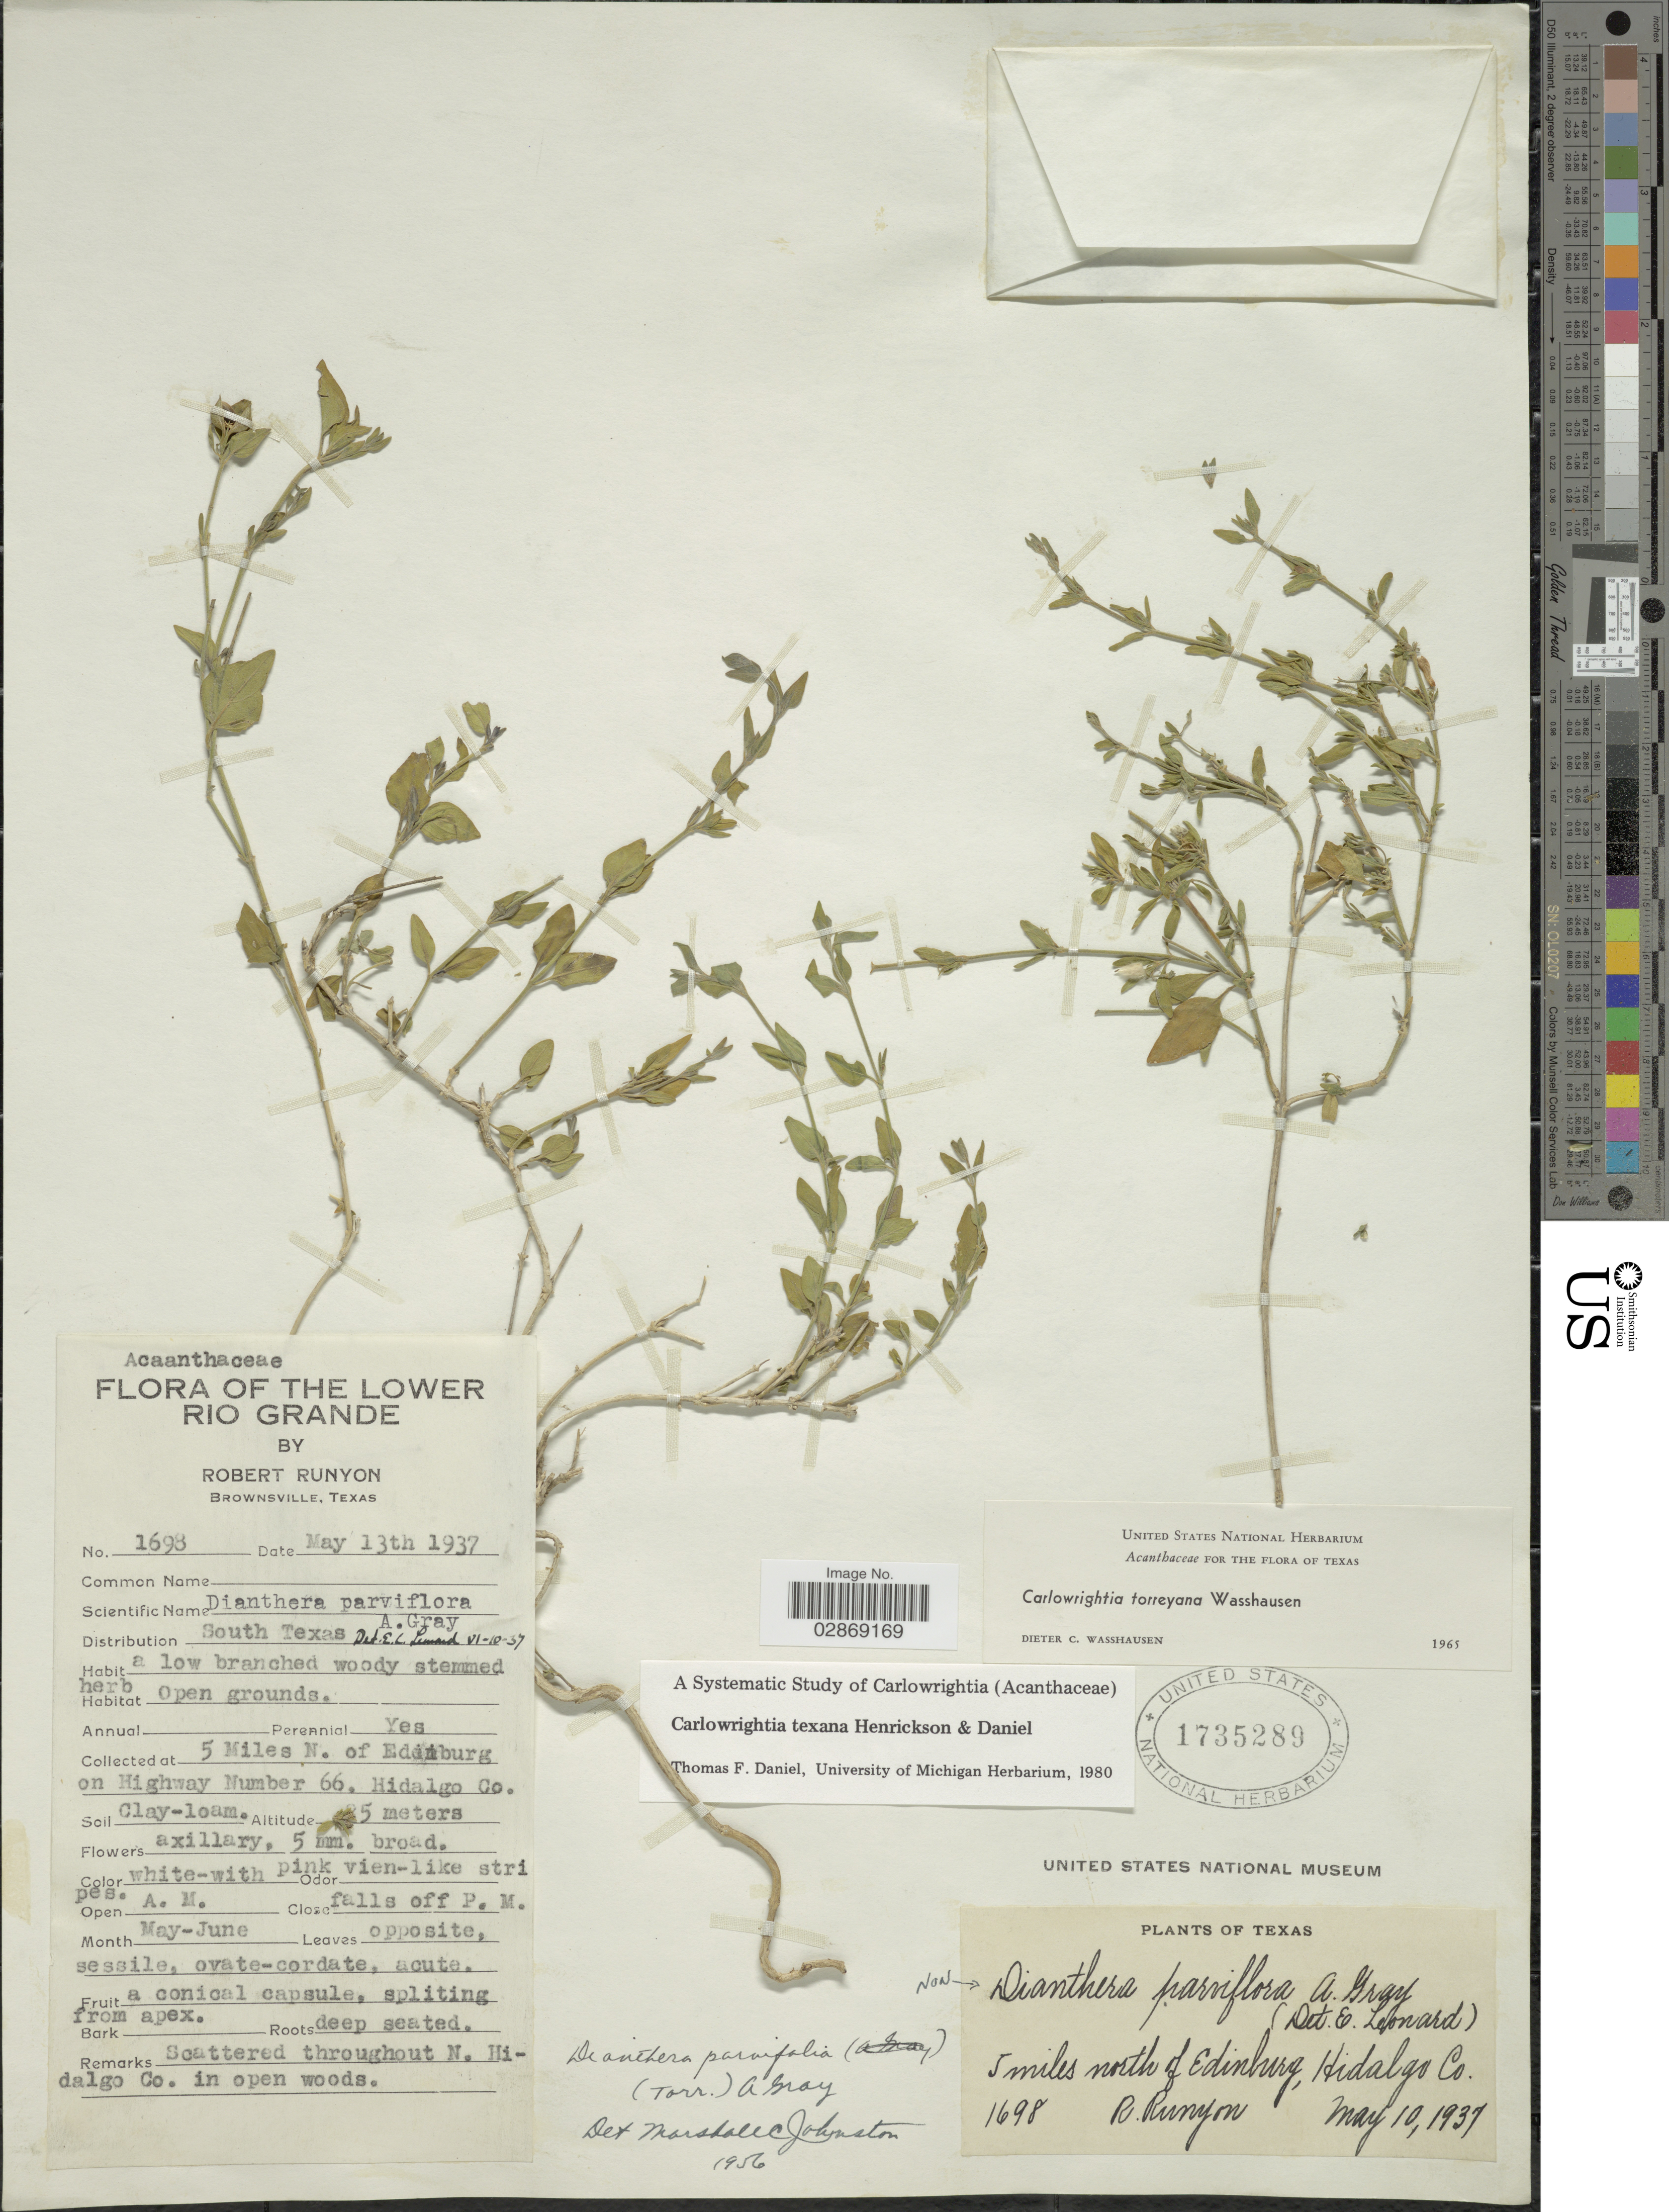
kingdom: Plantae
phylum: Tracheophyta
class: Magnoliopsida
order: Lamiales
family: Acanthaceae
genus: Carlowrightia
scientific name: Carlowrightia texana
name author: Henrickson & T.F. Daniel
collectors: R. Runyon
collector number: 1698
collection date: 1937-05-13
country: United States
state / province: Texas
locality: The Lower Rio Grande, 5 Miles N. of Edinburg on Highway Number 66, Hidalgo Co.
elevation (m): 25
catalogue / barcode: US 1735289